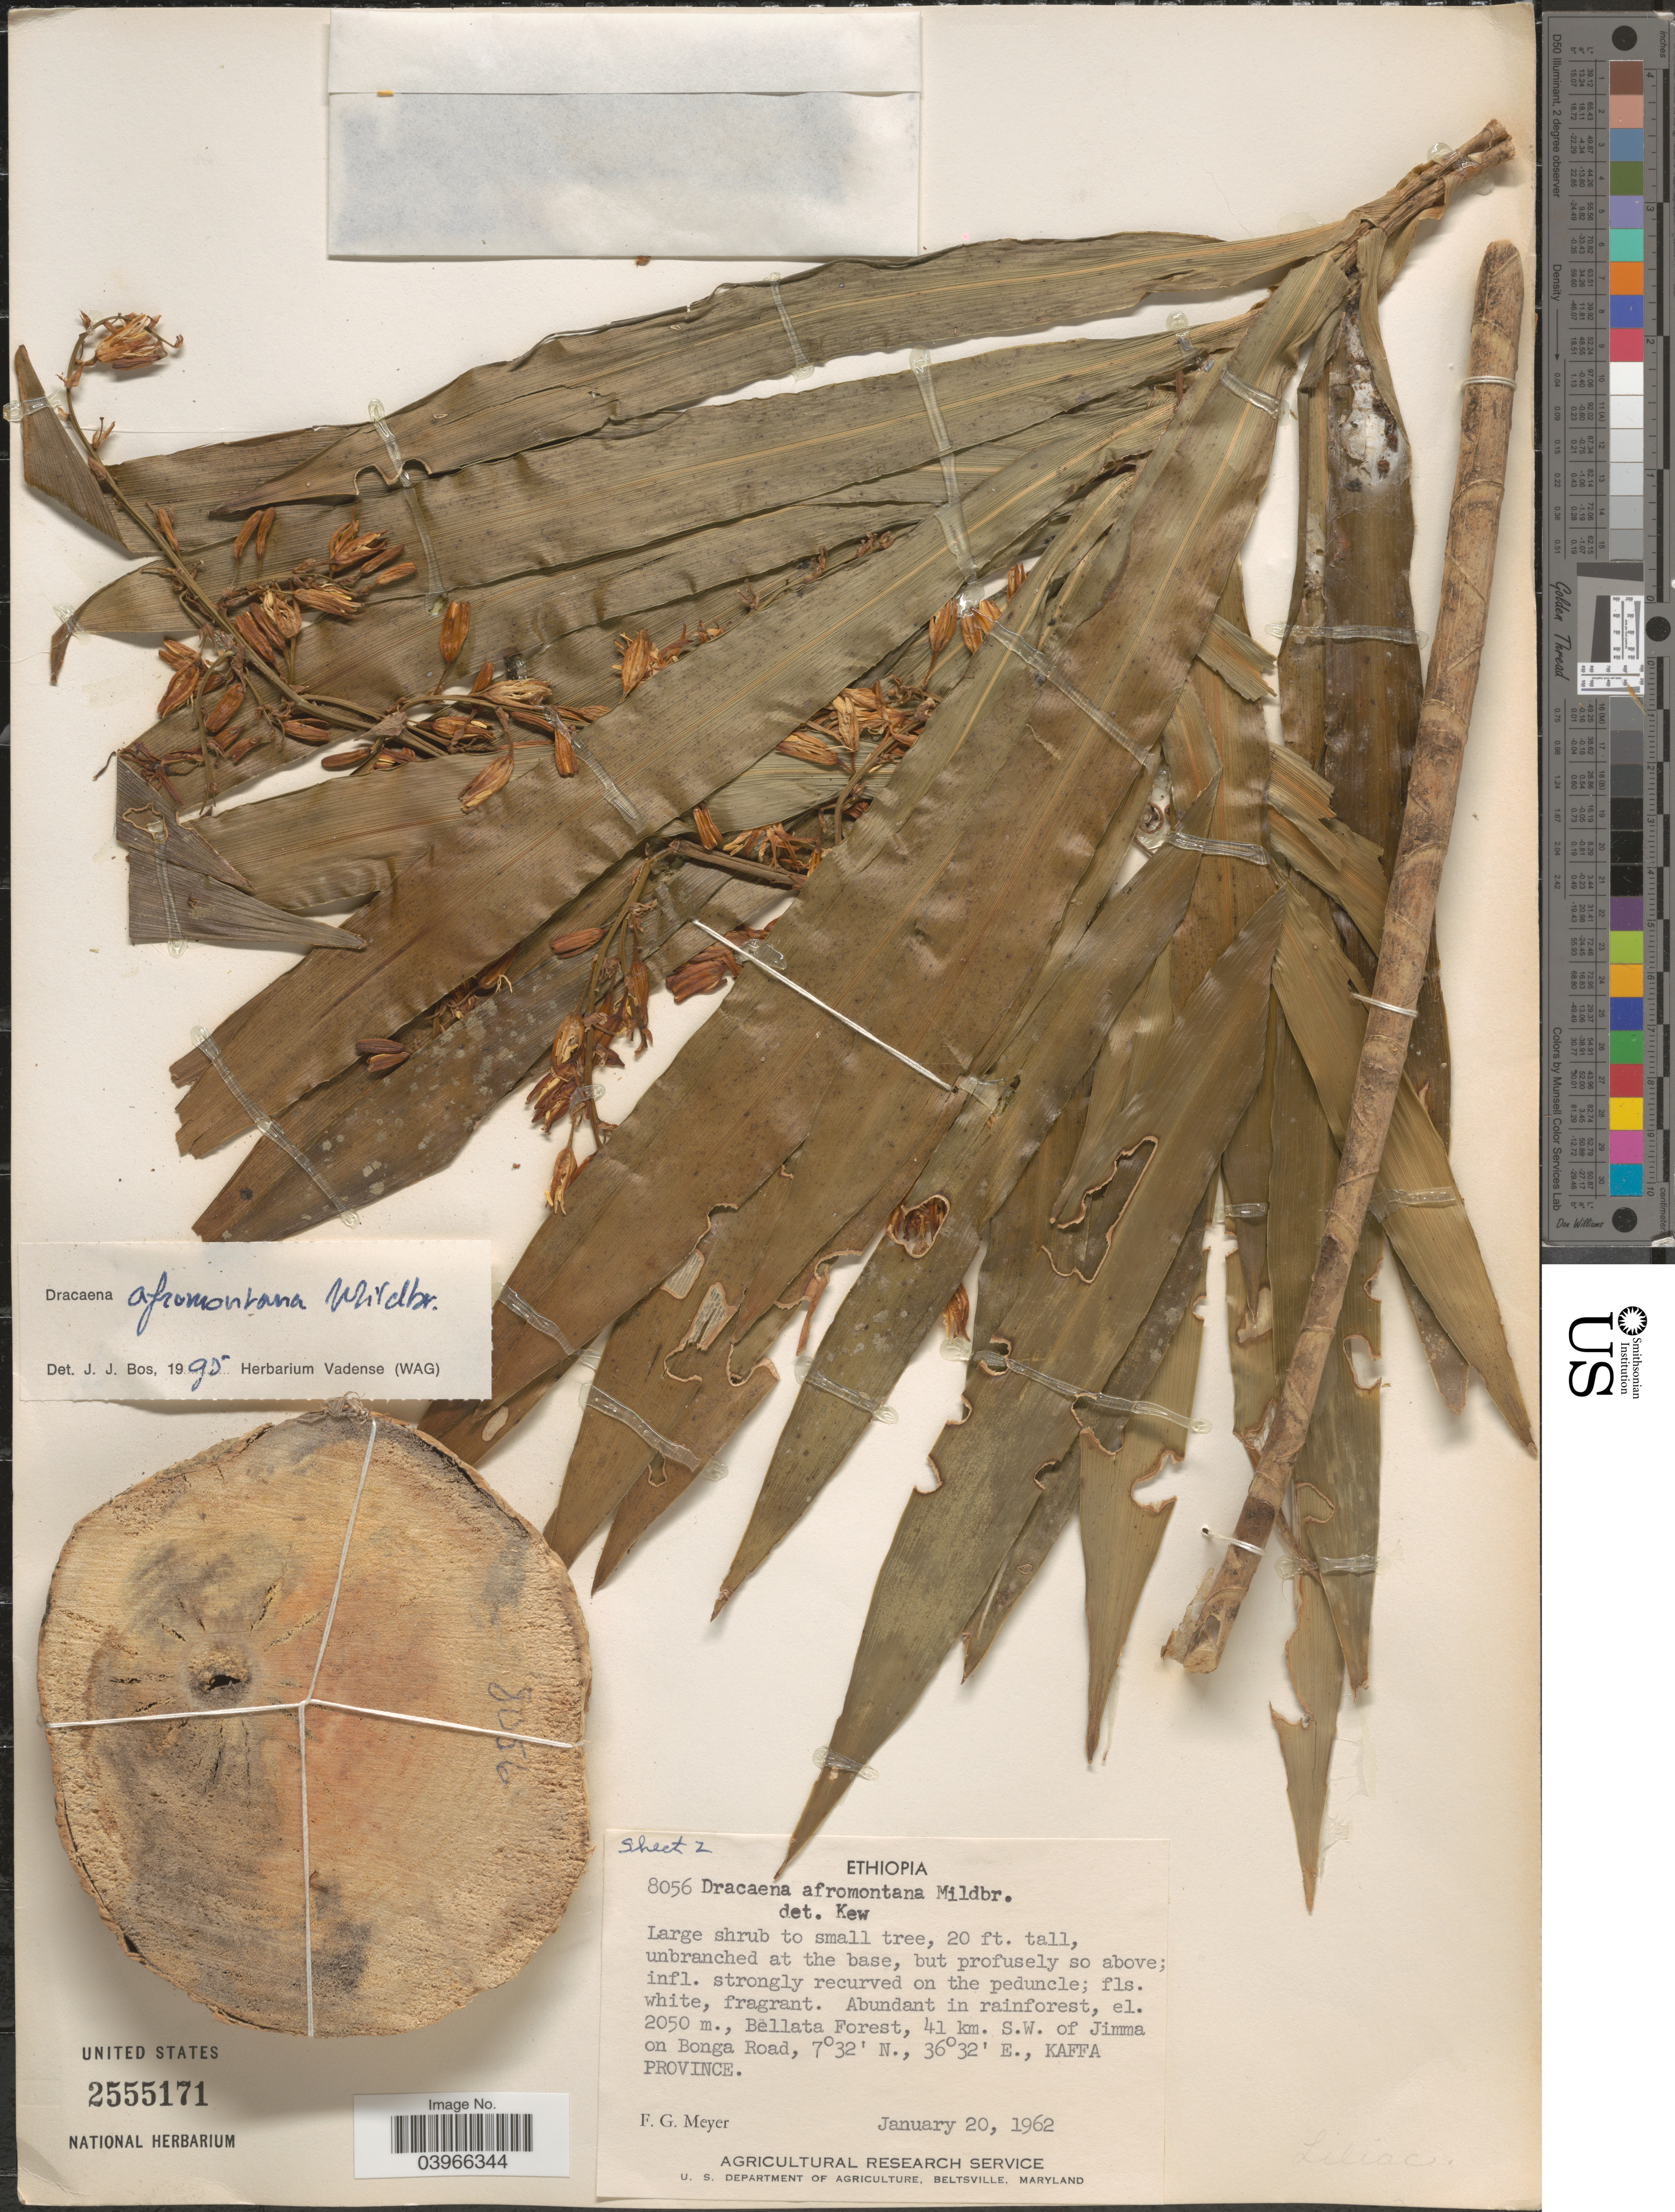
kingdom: Plantae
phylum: Tracheophyta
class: Liliopsida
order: Asparagales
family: Asparagaceae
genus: Dracaena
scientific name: Dracaena afromontana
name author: Mildbr.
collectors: F. G. Meyer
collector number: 8056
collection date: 1962-01-20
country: Ethiopia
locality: Bellata Forest, 41 km. S.W. of Jimma on Bongo Road, Kaffa Province.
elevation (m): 2050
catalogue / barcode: US 2555171